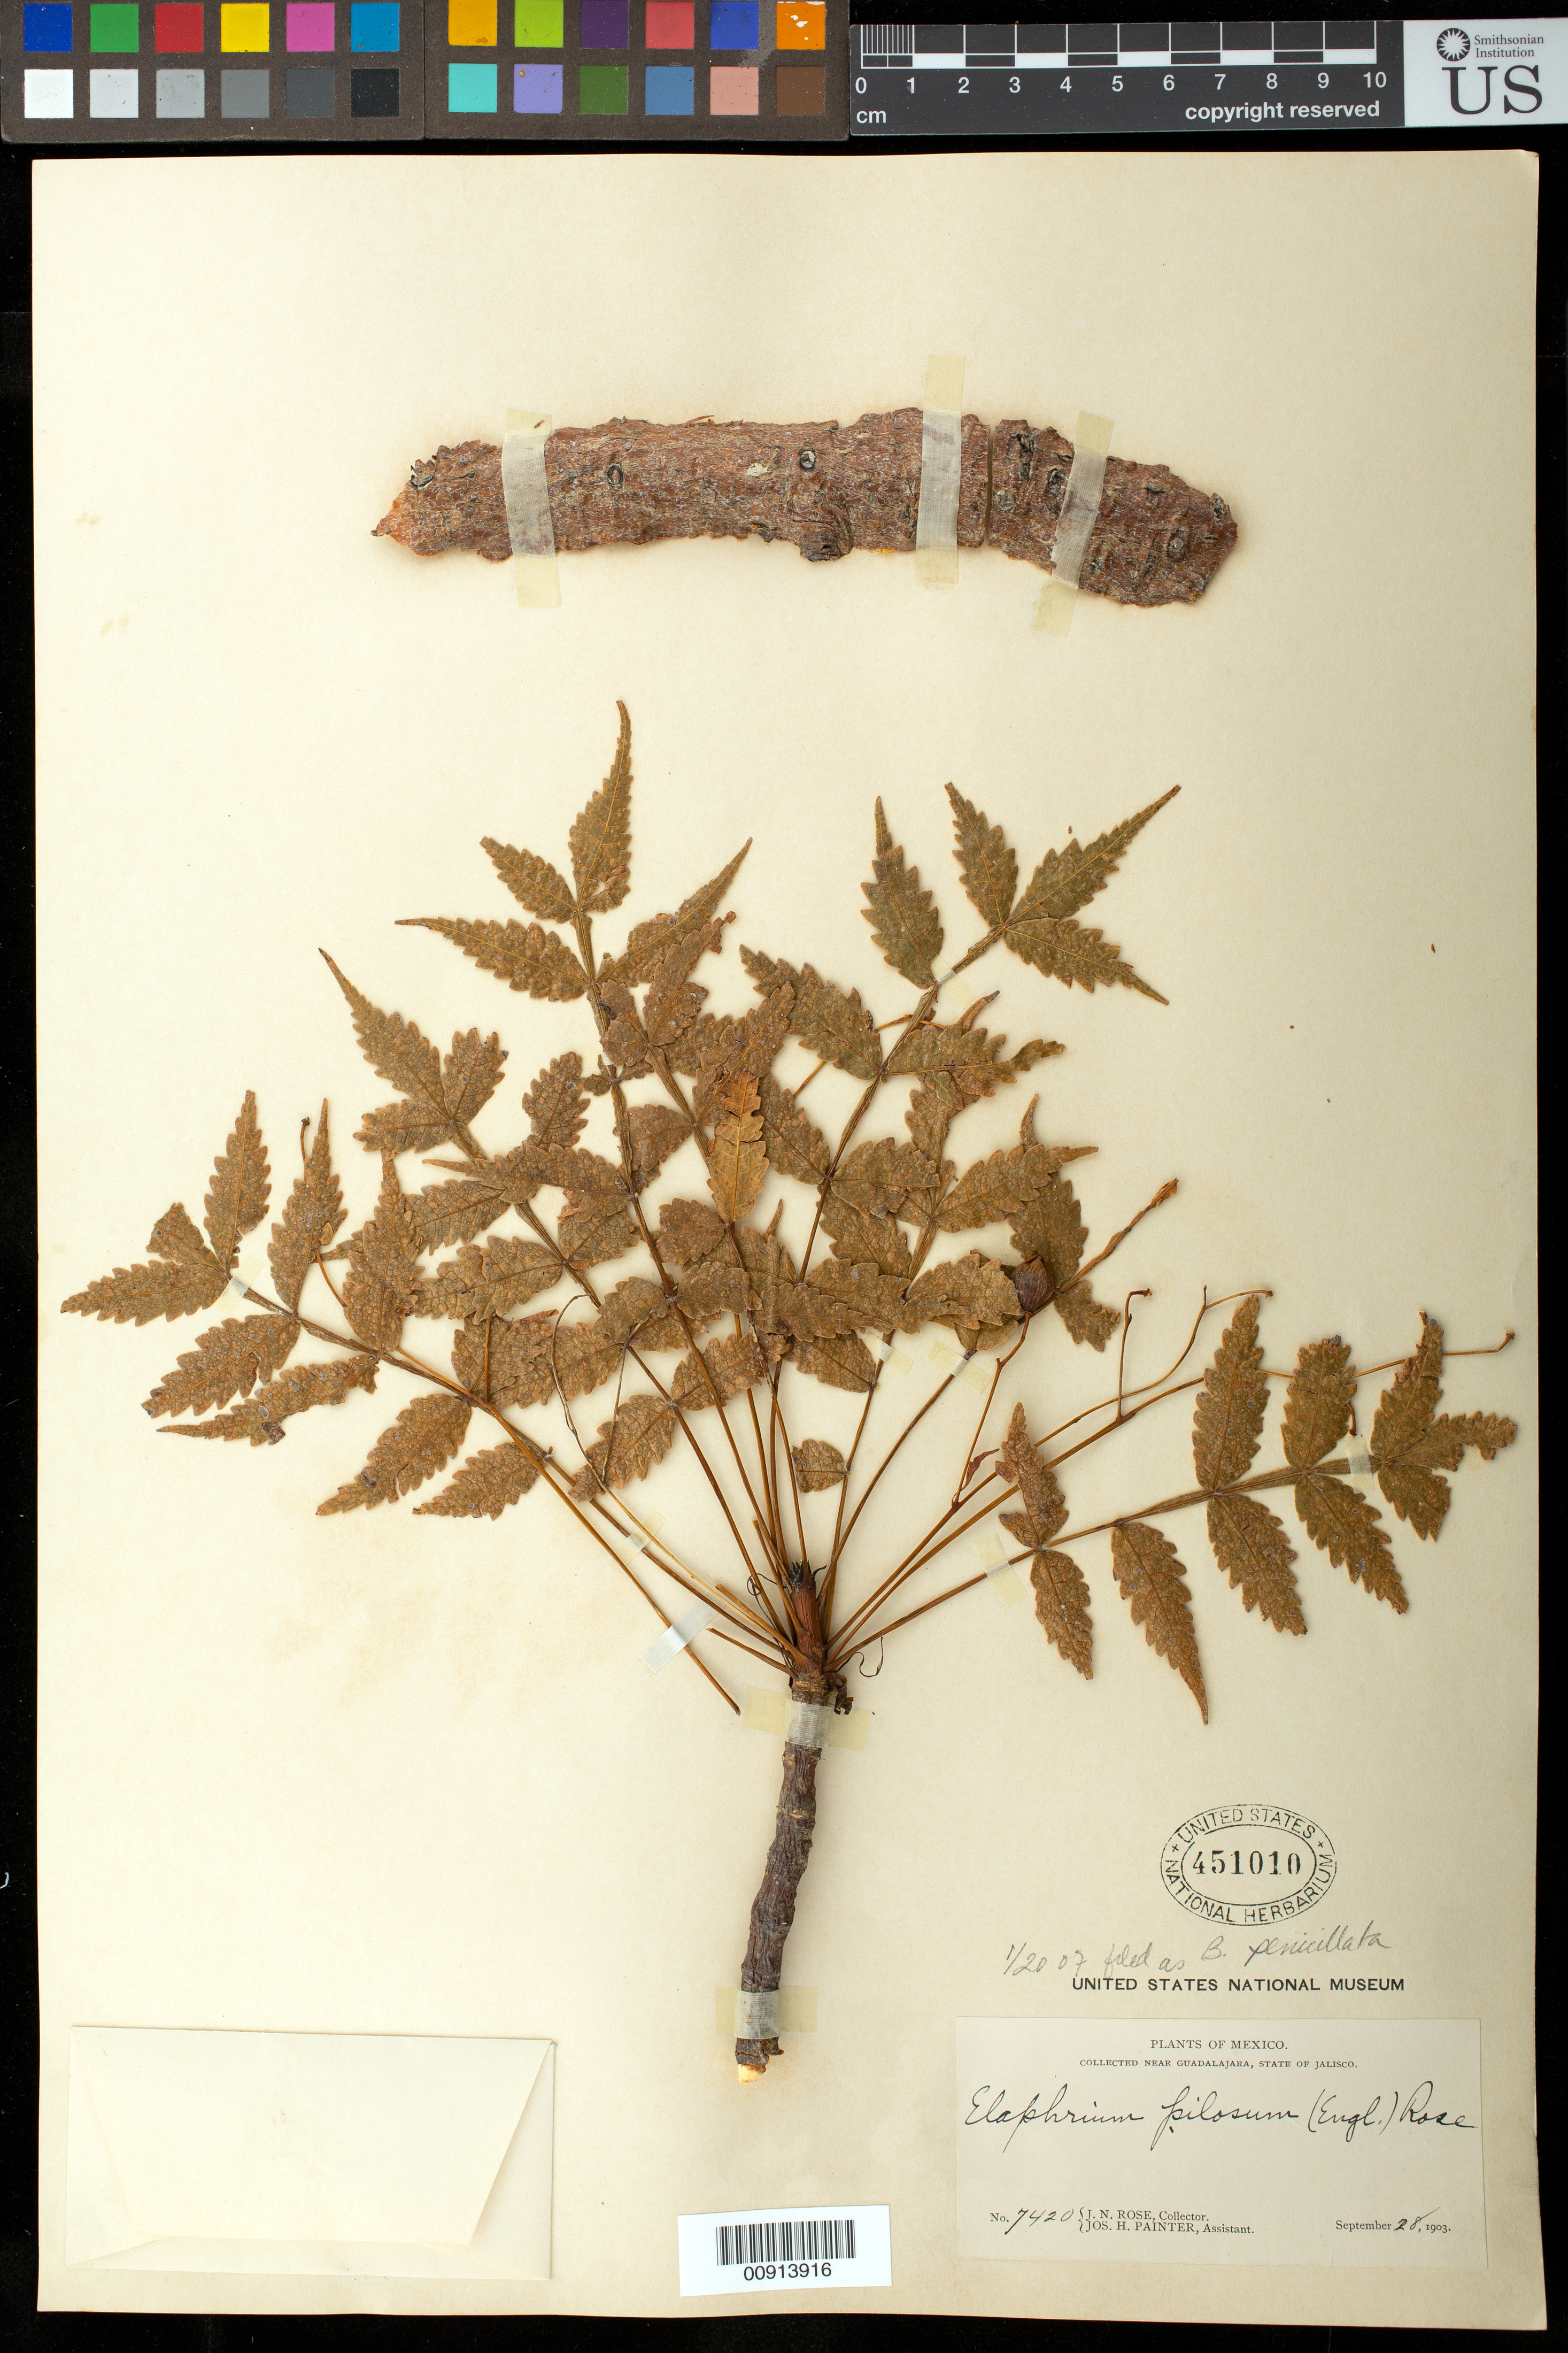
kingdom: Plantae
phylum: Tracheophyta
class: Magnoliopsida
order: Sapindales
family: Burseraceae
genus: Bursera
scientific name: Bursera penicillata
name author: (DC.) Engl.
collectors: J. N. Rose & J. H. Painter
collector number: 7420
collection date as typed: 28 Sep 1903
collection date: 1903-09-28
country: Mexico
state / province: Jalisco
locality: Near Guadalajara, Jalisco.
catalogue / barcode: US 451010